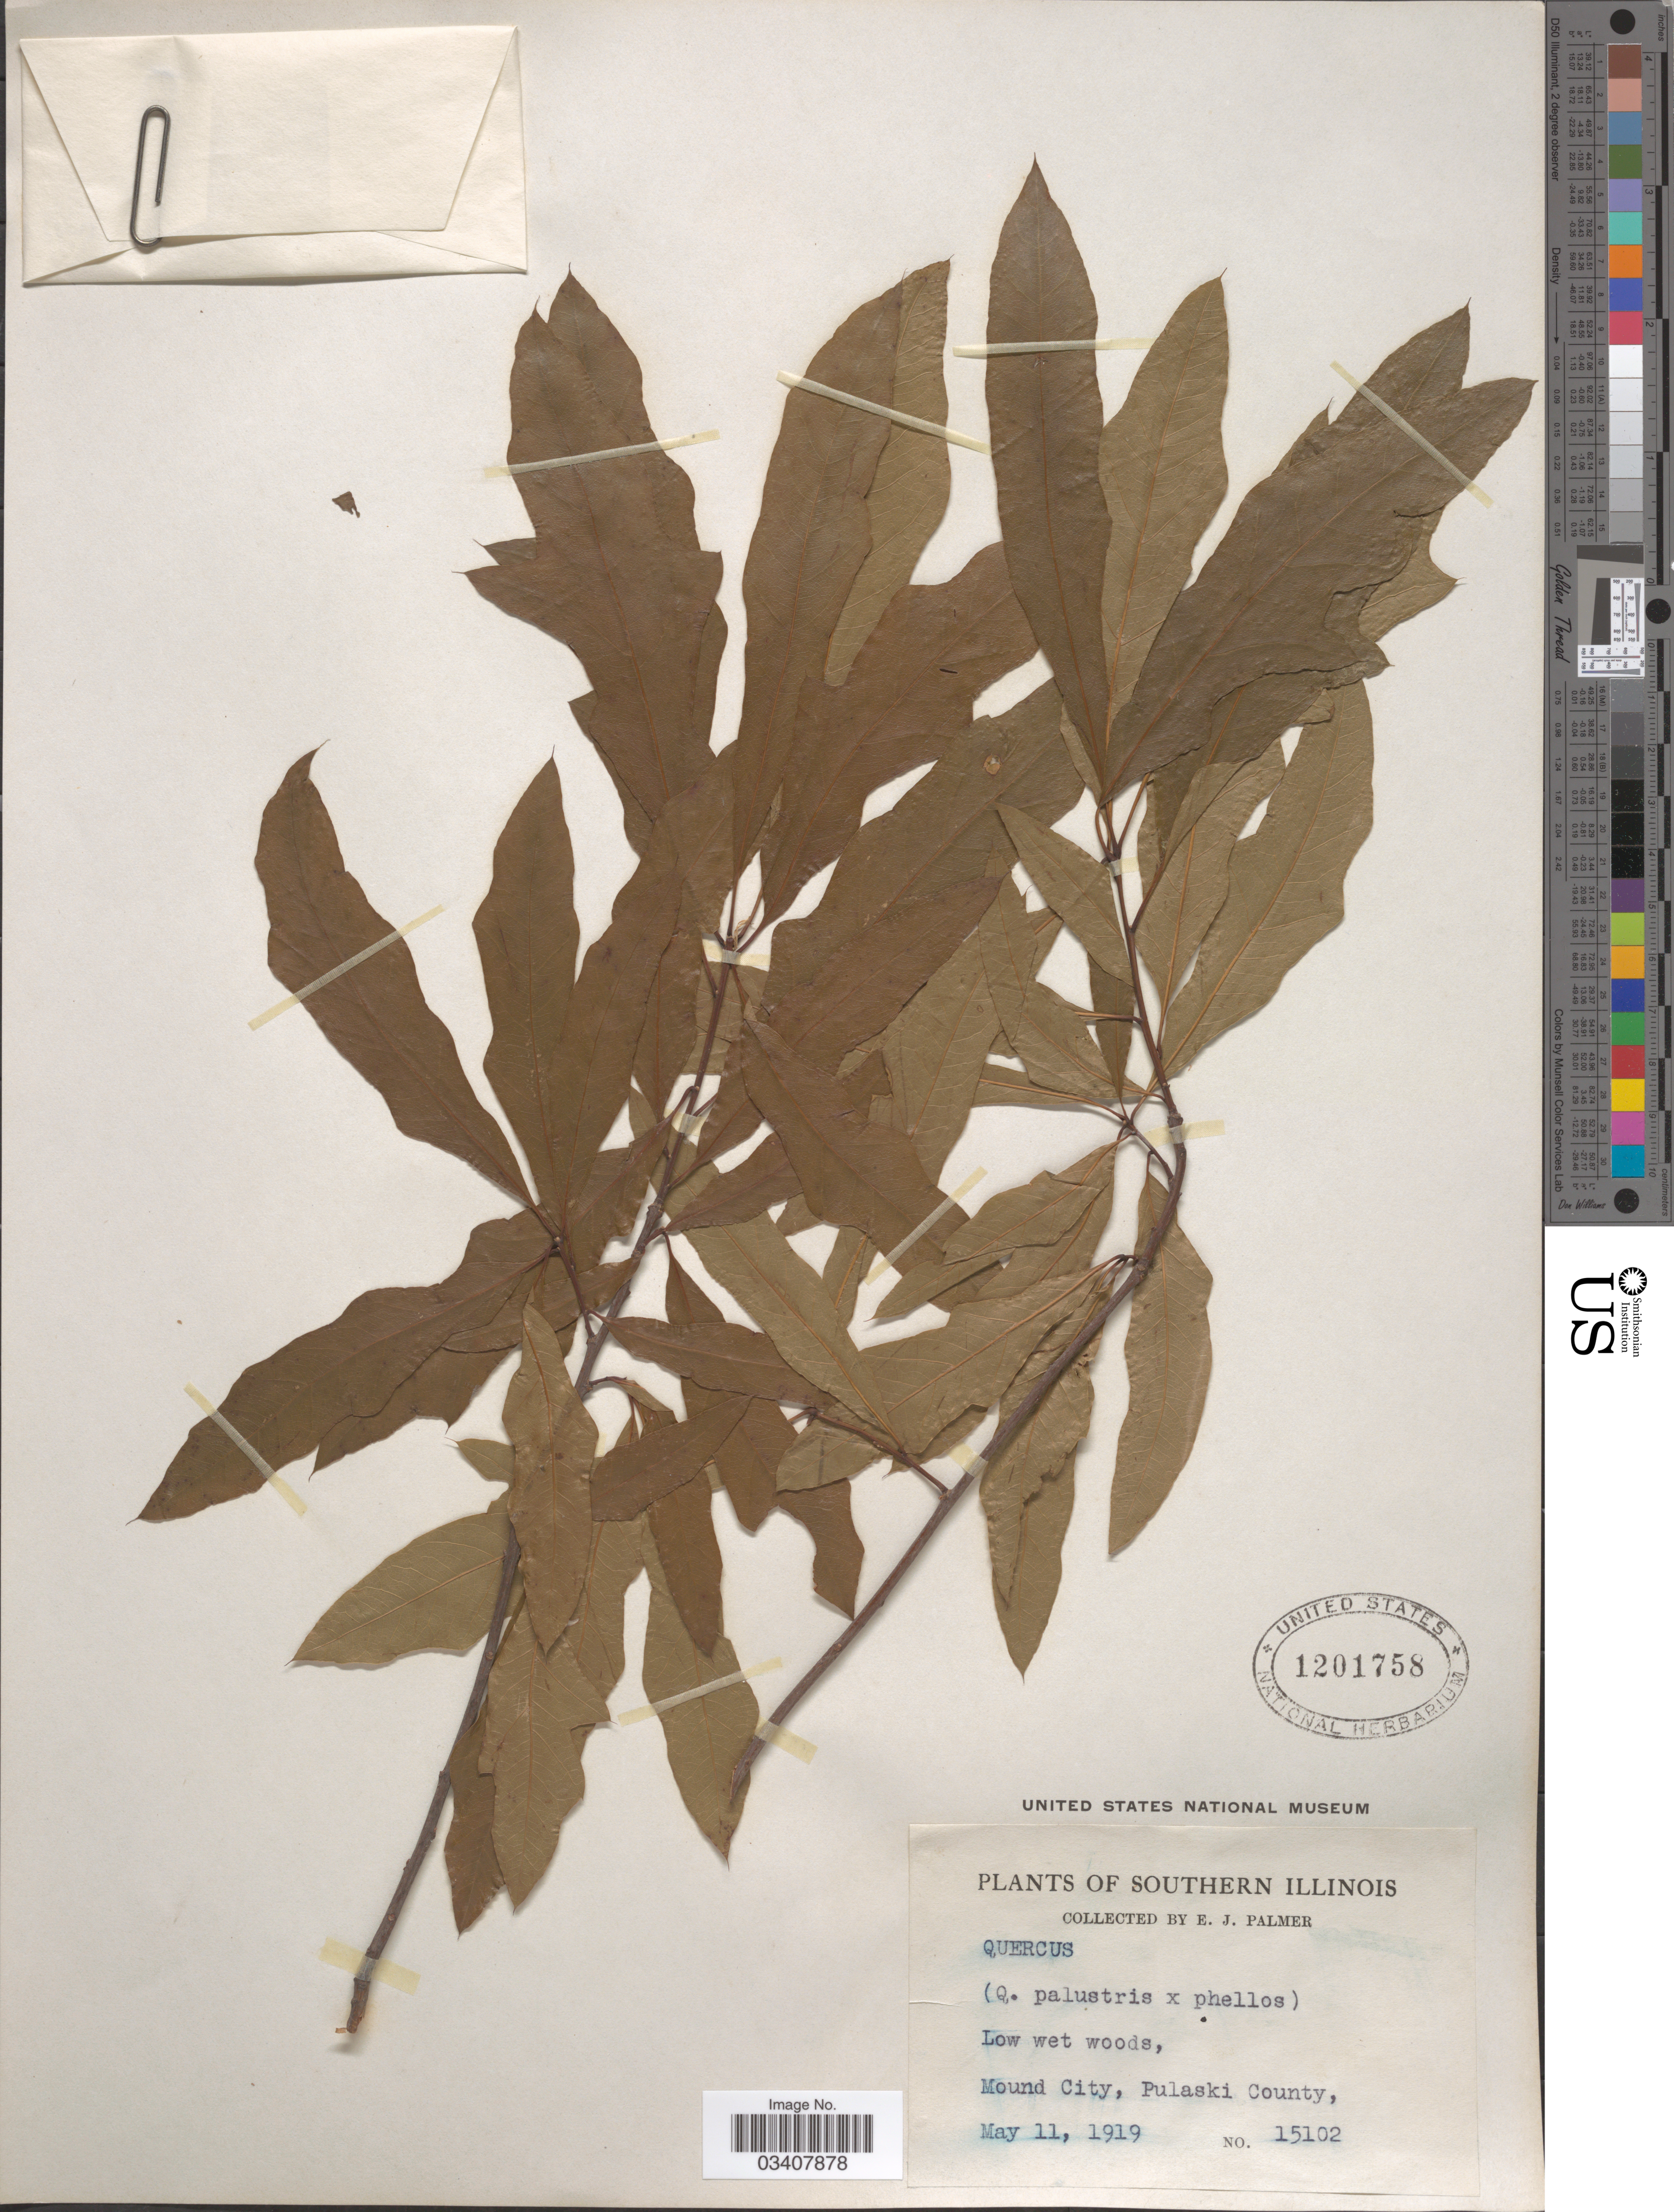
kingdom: Plantae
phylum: Tracheophyta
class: Magnoliopsida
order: Fagales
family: Fagaceae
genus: Quercus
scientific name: Quercus palustris x Q. phellos L.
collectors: E. J. Palmer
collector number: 15102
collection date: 1919-05-11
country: United States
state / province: Illinois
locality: Southern Illinois. Low wet woods, Mound City, Pulaski County.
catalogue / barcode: US 1201758